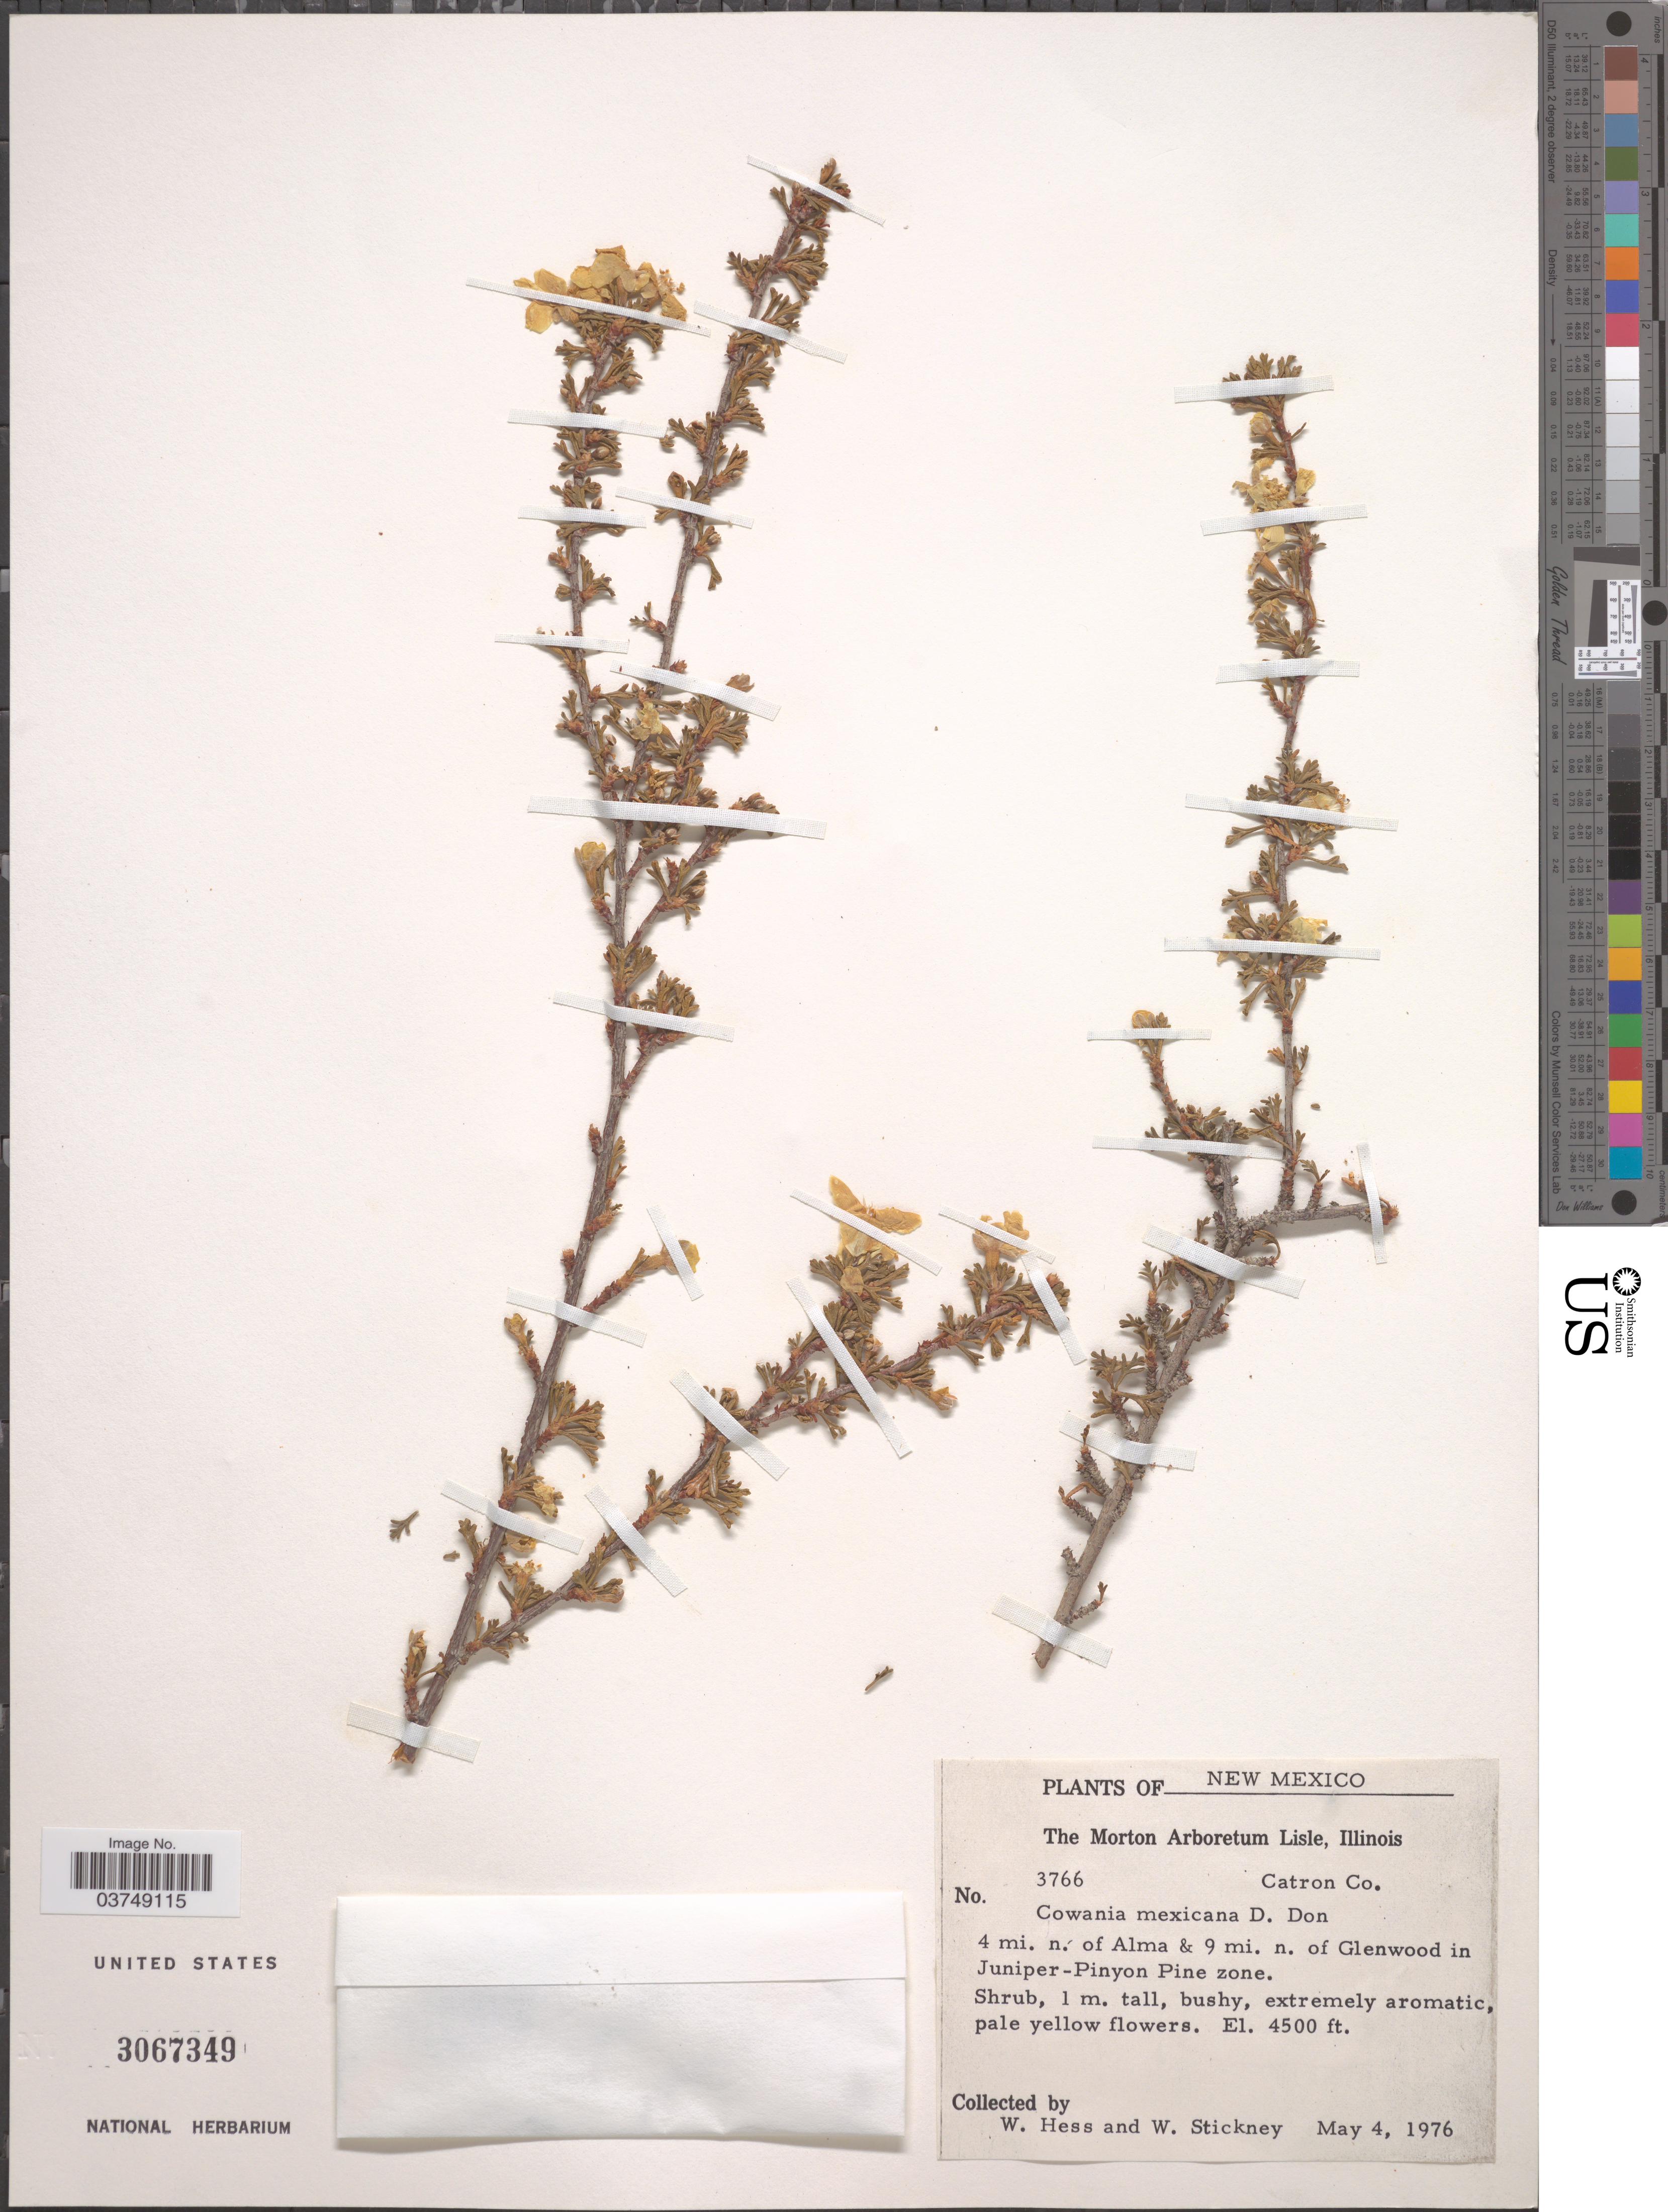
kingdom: Plantae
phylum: Tracheophyta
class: Magnoliopsida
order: Rosales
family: Rosaceae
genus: Purshia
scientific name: Purshia stansburyana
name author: (Torr.) Henrickson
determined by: Strong, Mark T., (BOT), Smithsonian Institution - National Museum of Natural History (UNITED STATES)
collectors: W. Hess & W. Stickney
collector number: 3766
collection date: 1976-05-04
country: United States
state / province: New Mexico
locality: Catron Co. 4 mi. n. of Alma & 9 mi. n. of Glenwood in Juniper-Pinyon Pine zone.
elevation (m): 1372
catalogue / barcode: US 3067349